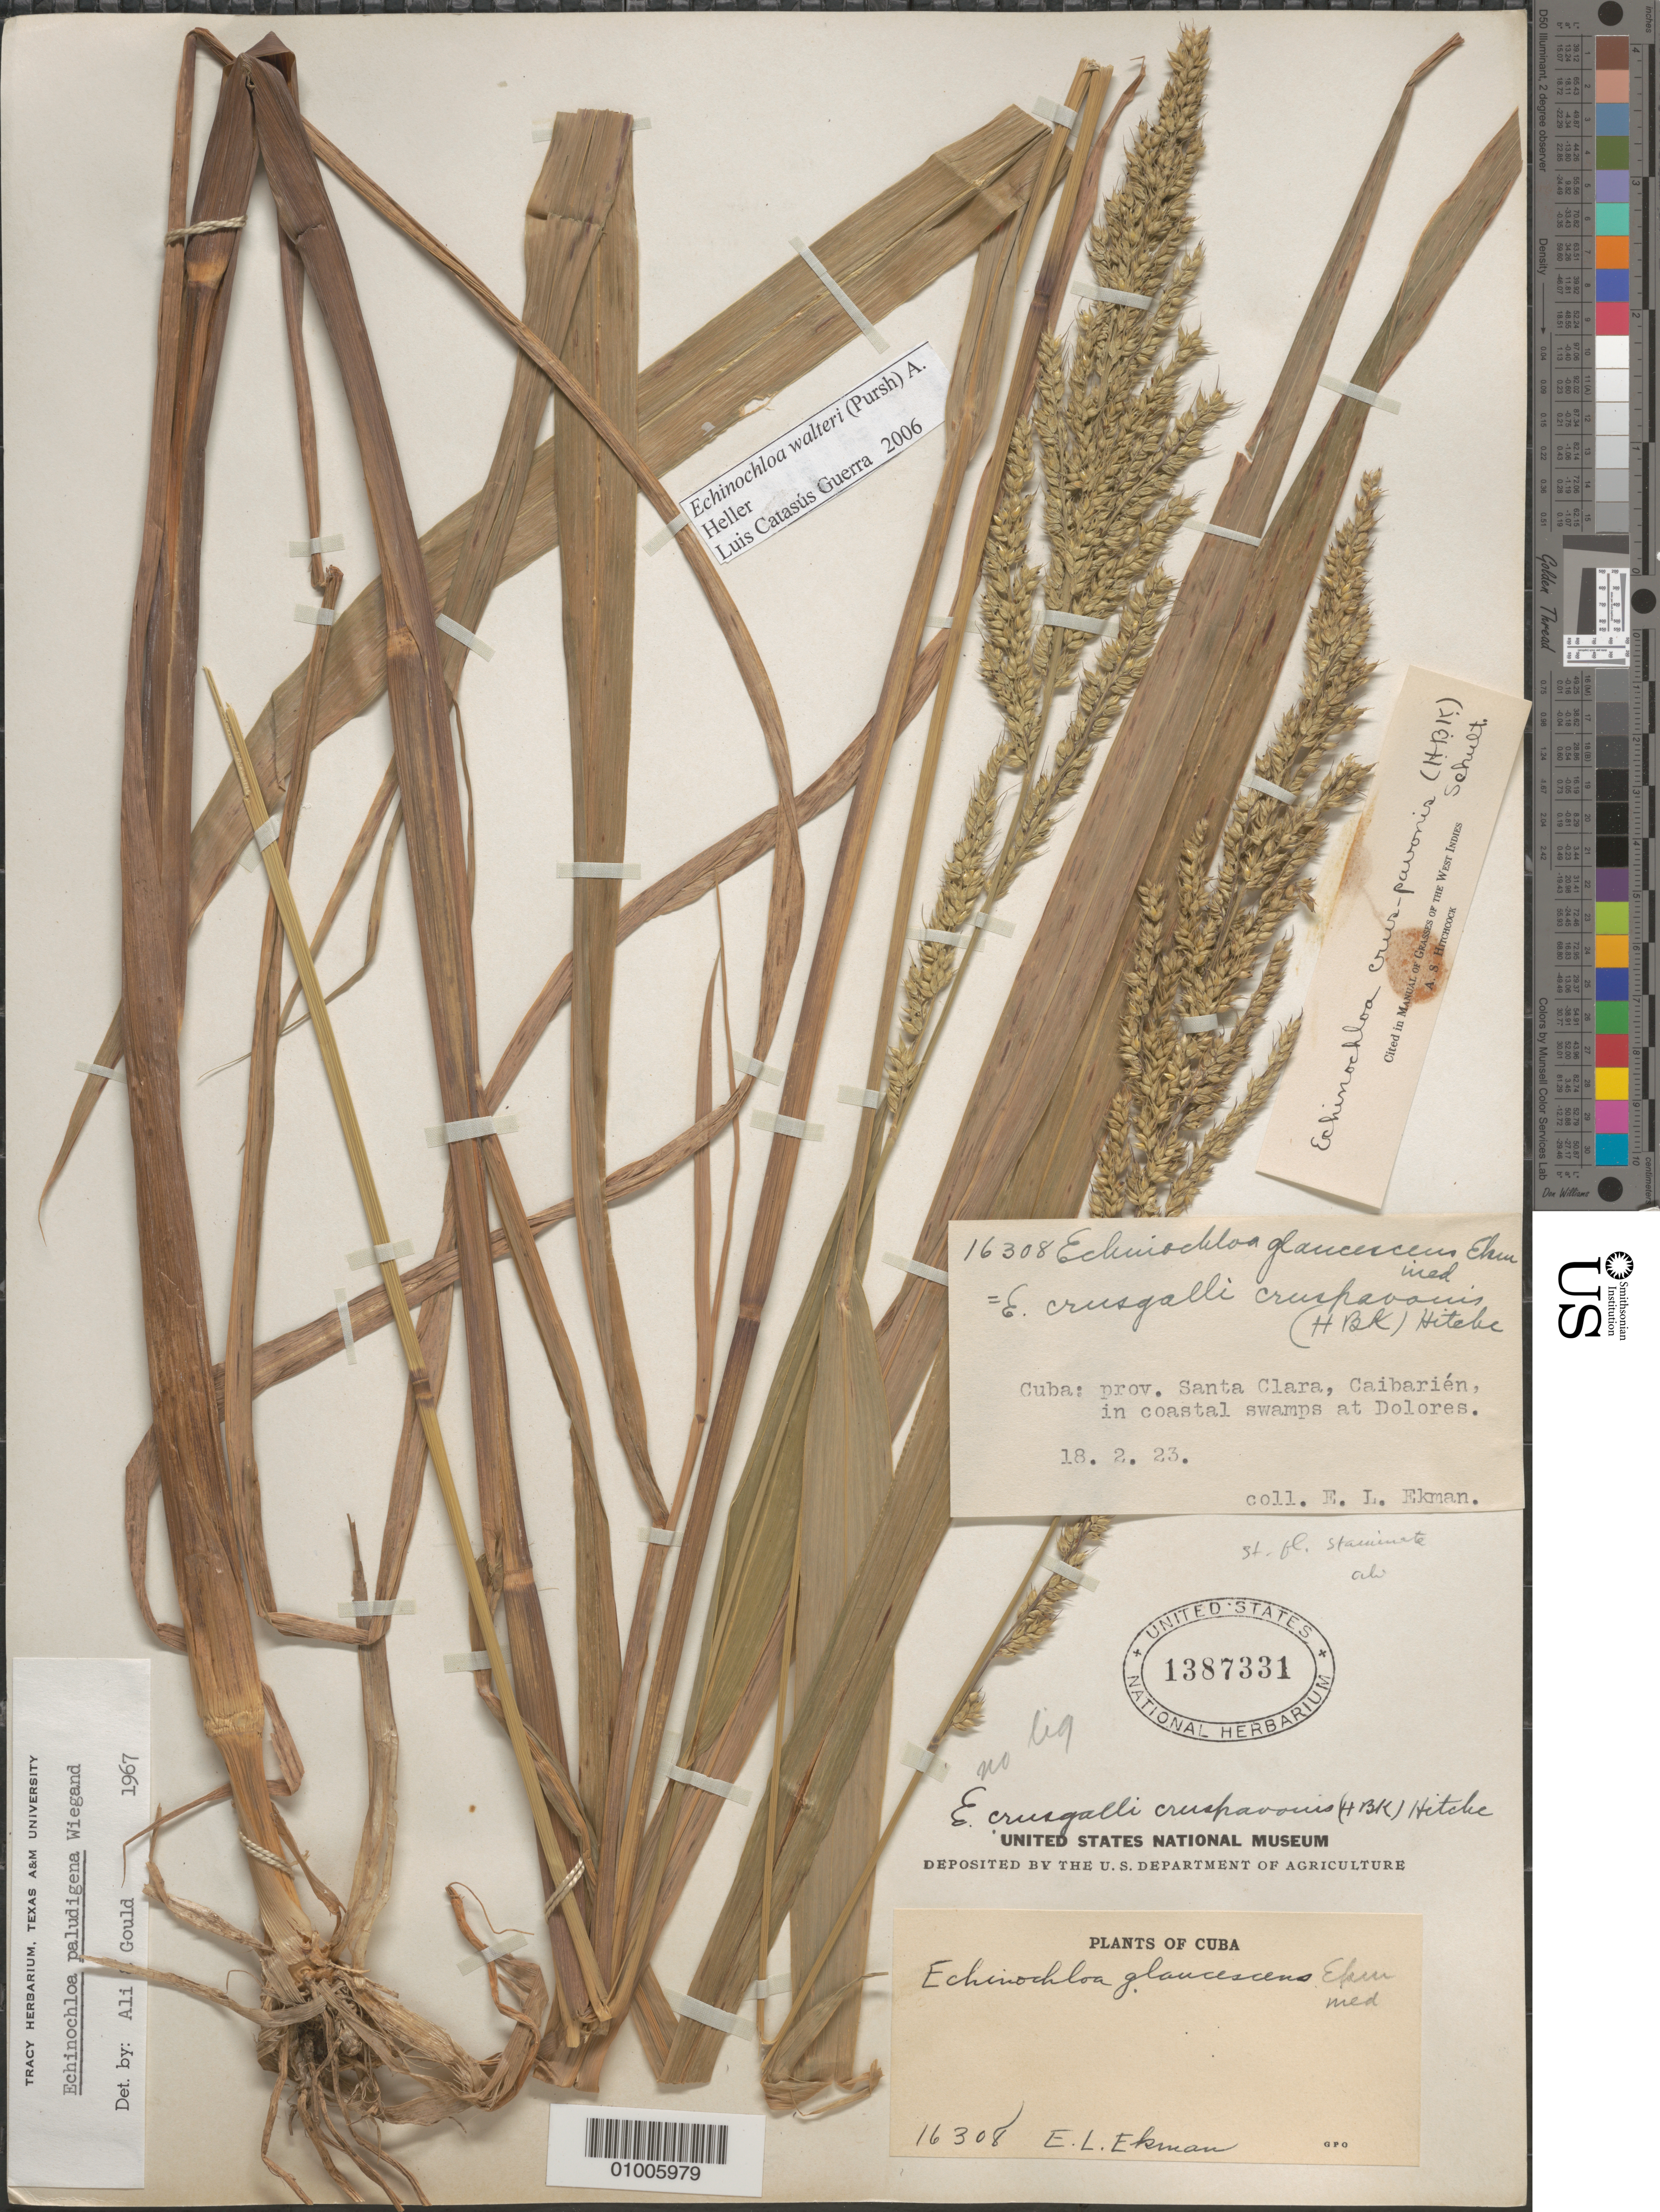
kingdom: Plantae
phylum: Tracheophyta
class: Liliopsida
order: Poales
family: Poaceae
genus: Echinochloa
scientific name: Echinochloa walteri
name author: (Pursh) A. Heller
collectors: E. L. Ekman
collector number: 16308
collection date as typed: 18 Feb 1923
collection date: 1923-02-18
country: Cuba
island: Cuba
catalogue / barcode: US 1387331